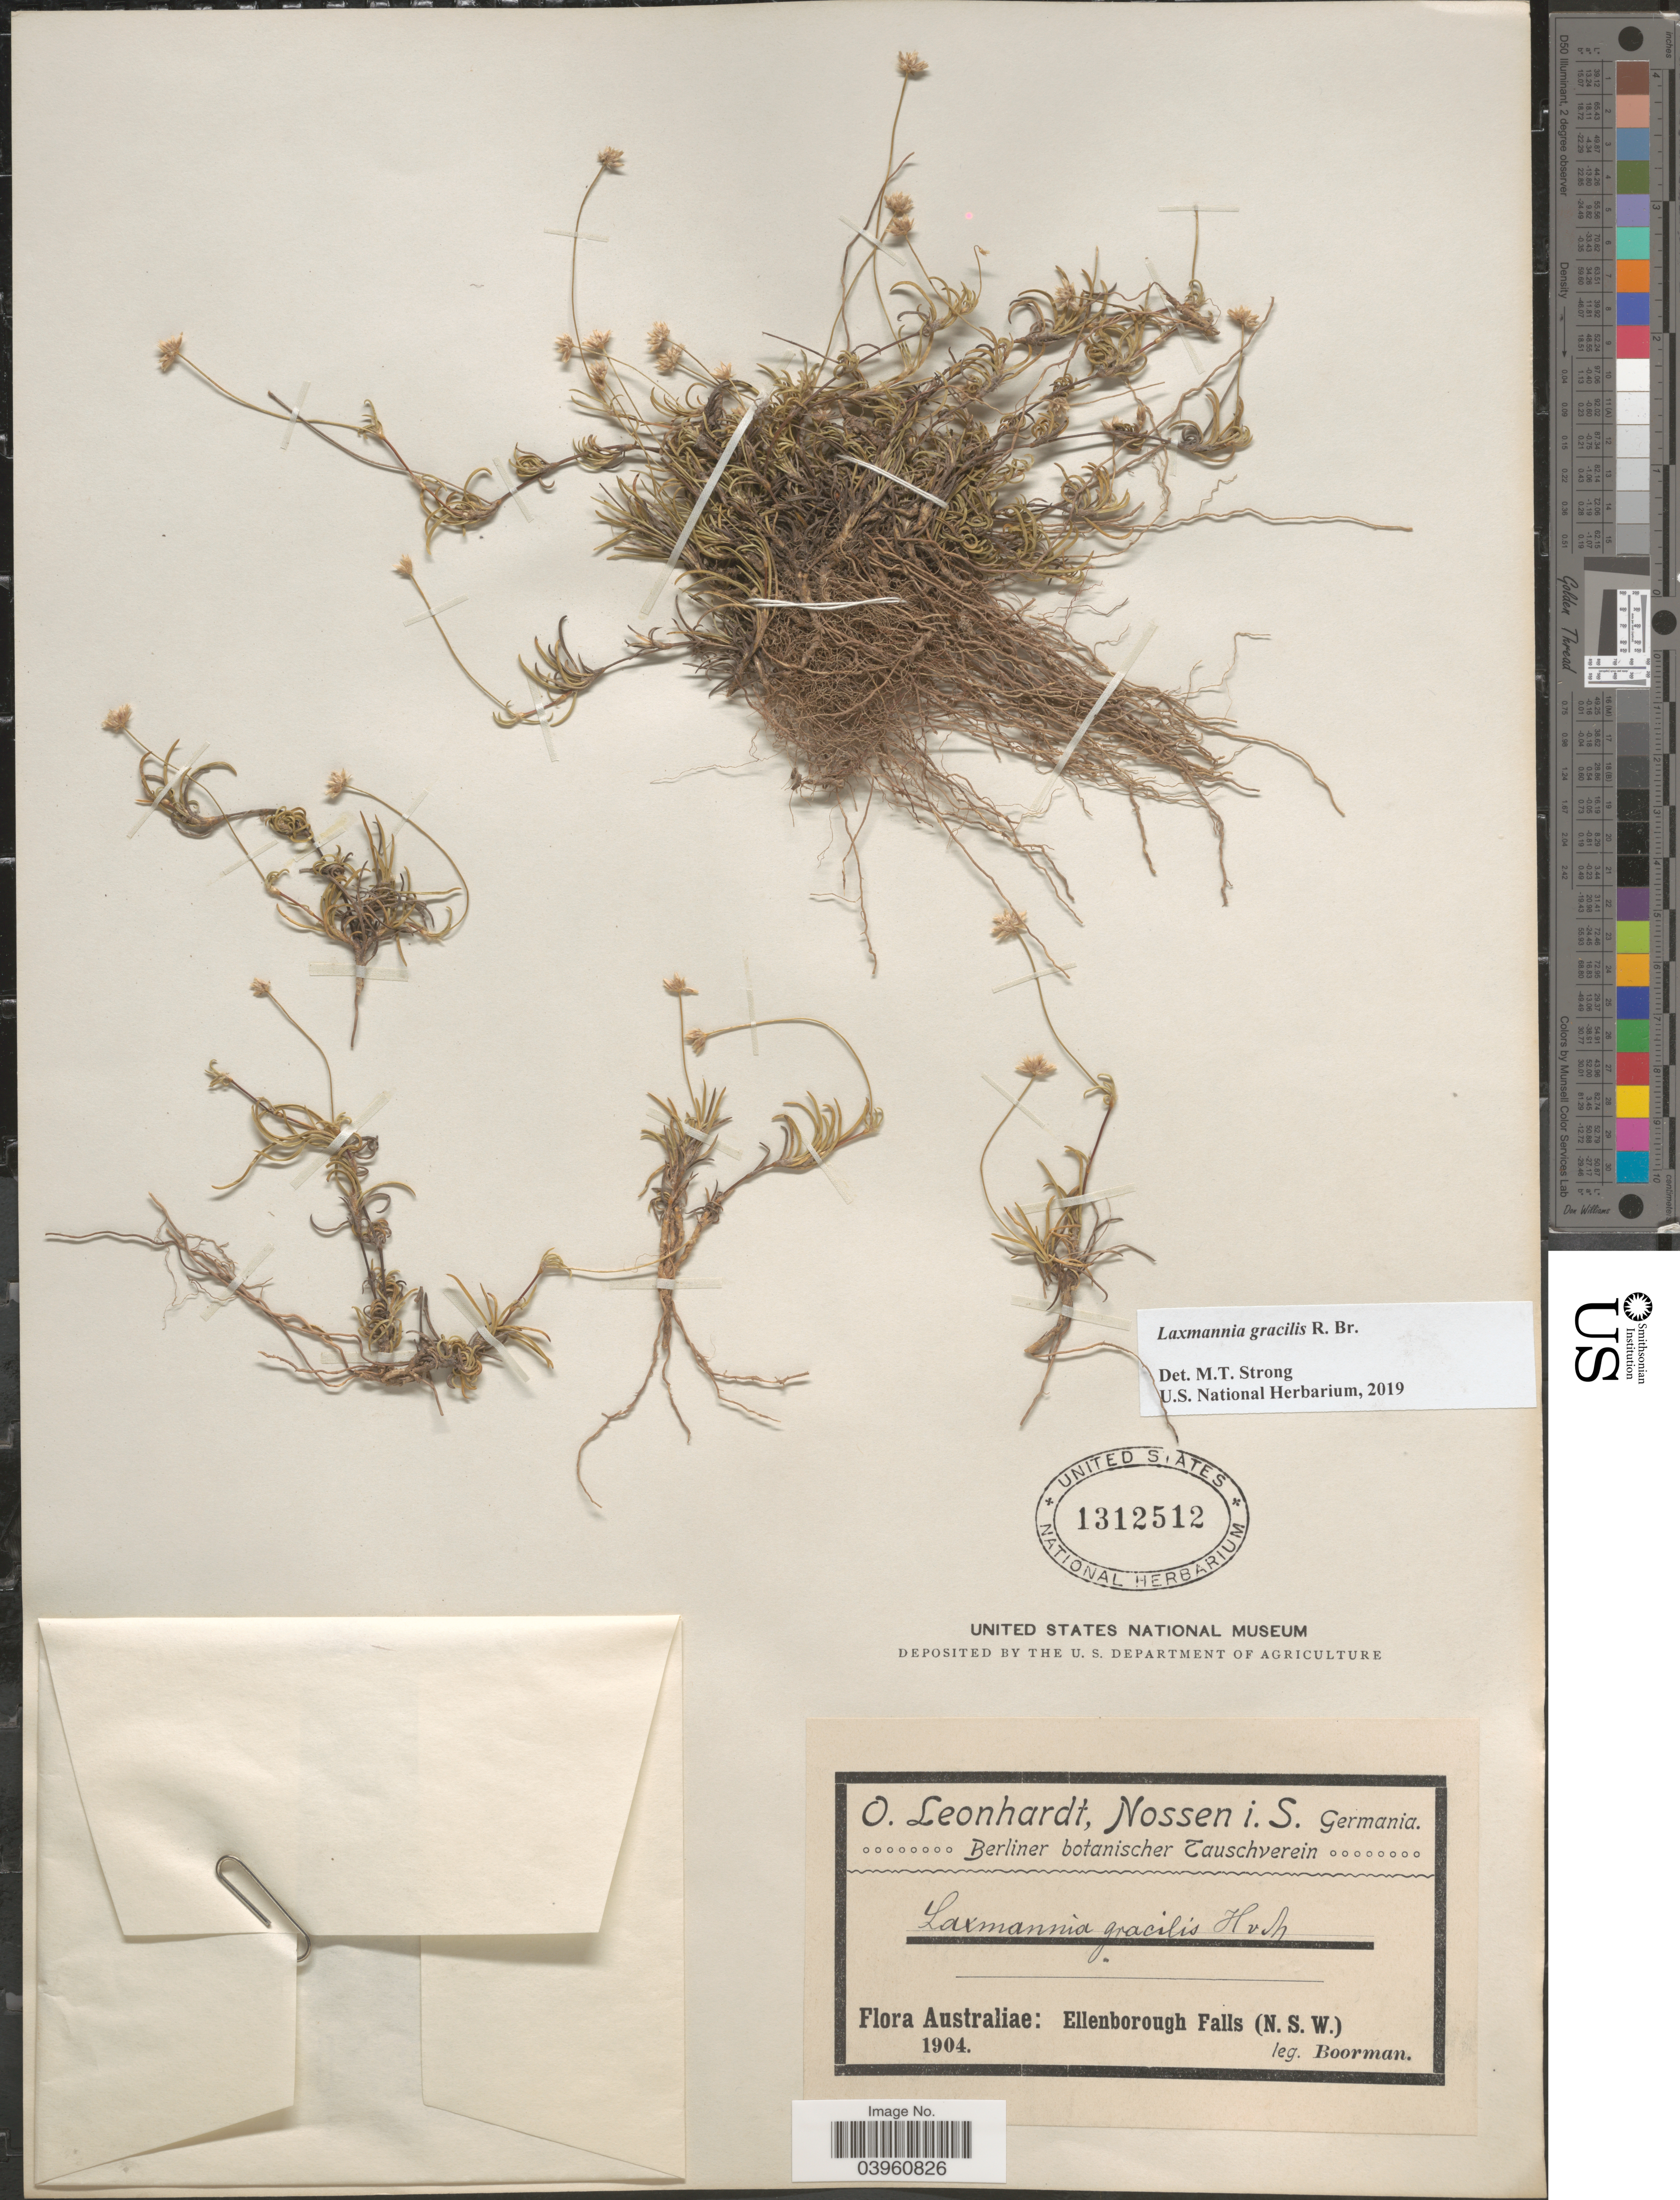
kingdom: Plantae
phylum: Tracheophyta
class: Liliopsida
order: Asparagales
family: Asparagaceae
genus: Laxmannia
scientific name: Laxmannia gracilis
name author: R. Br.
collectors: -. Boorman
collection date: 1904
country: Australia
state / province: New South Wales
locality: Ellenborough Falls.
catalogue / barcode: US 1312512